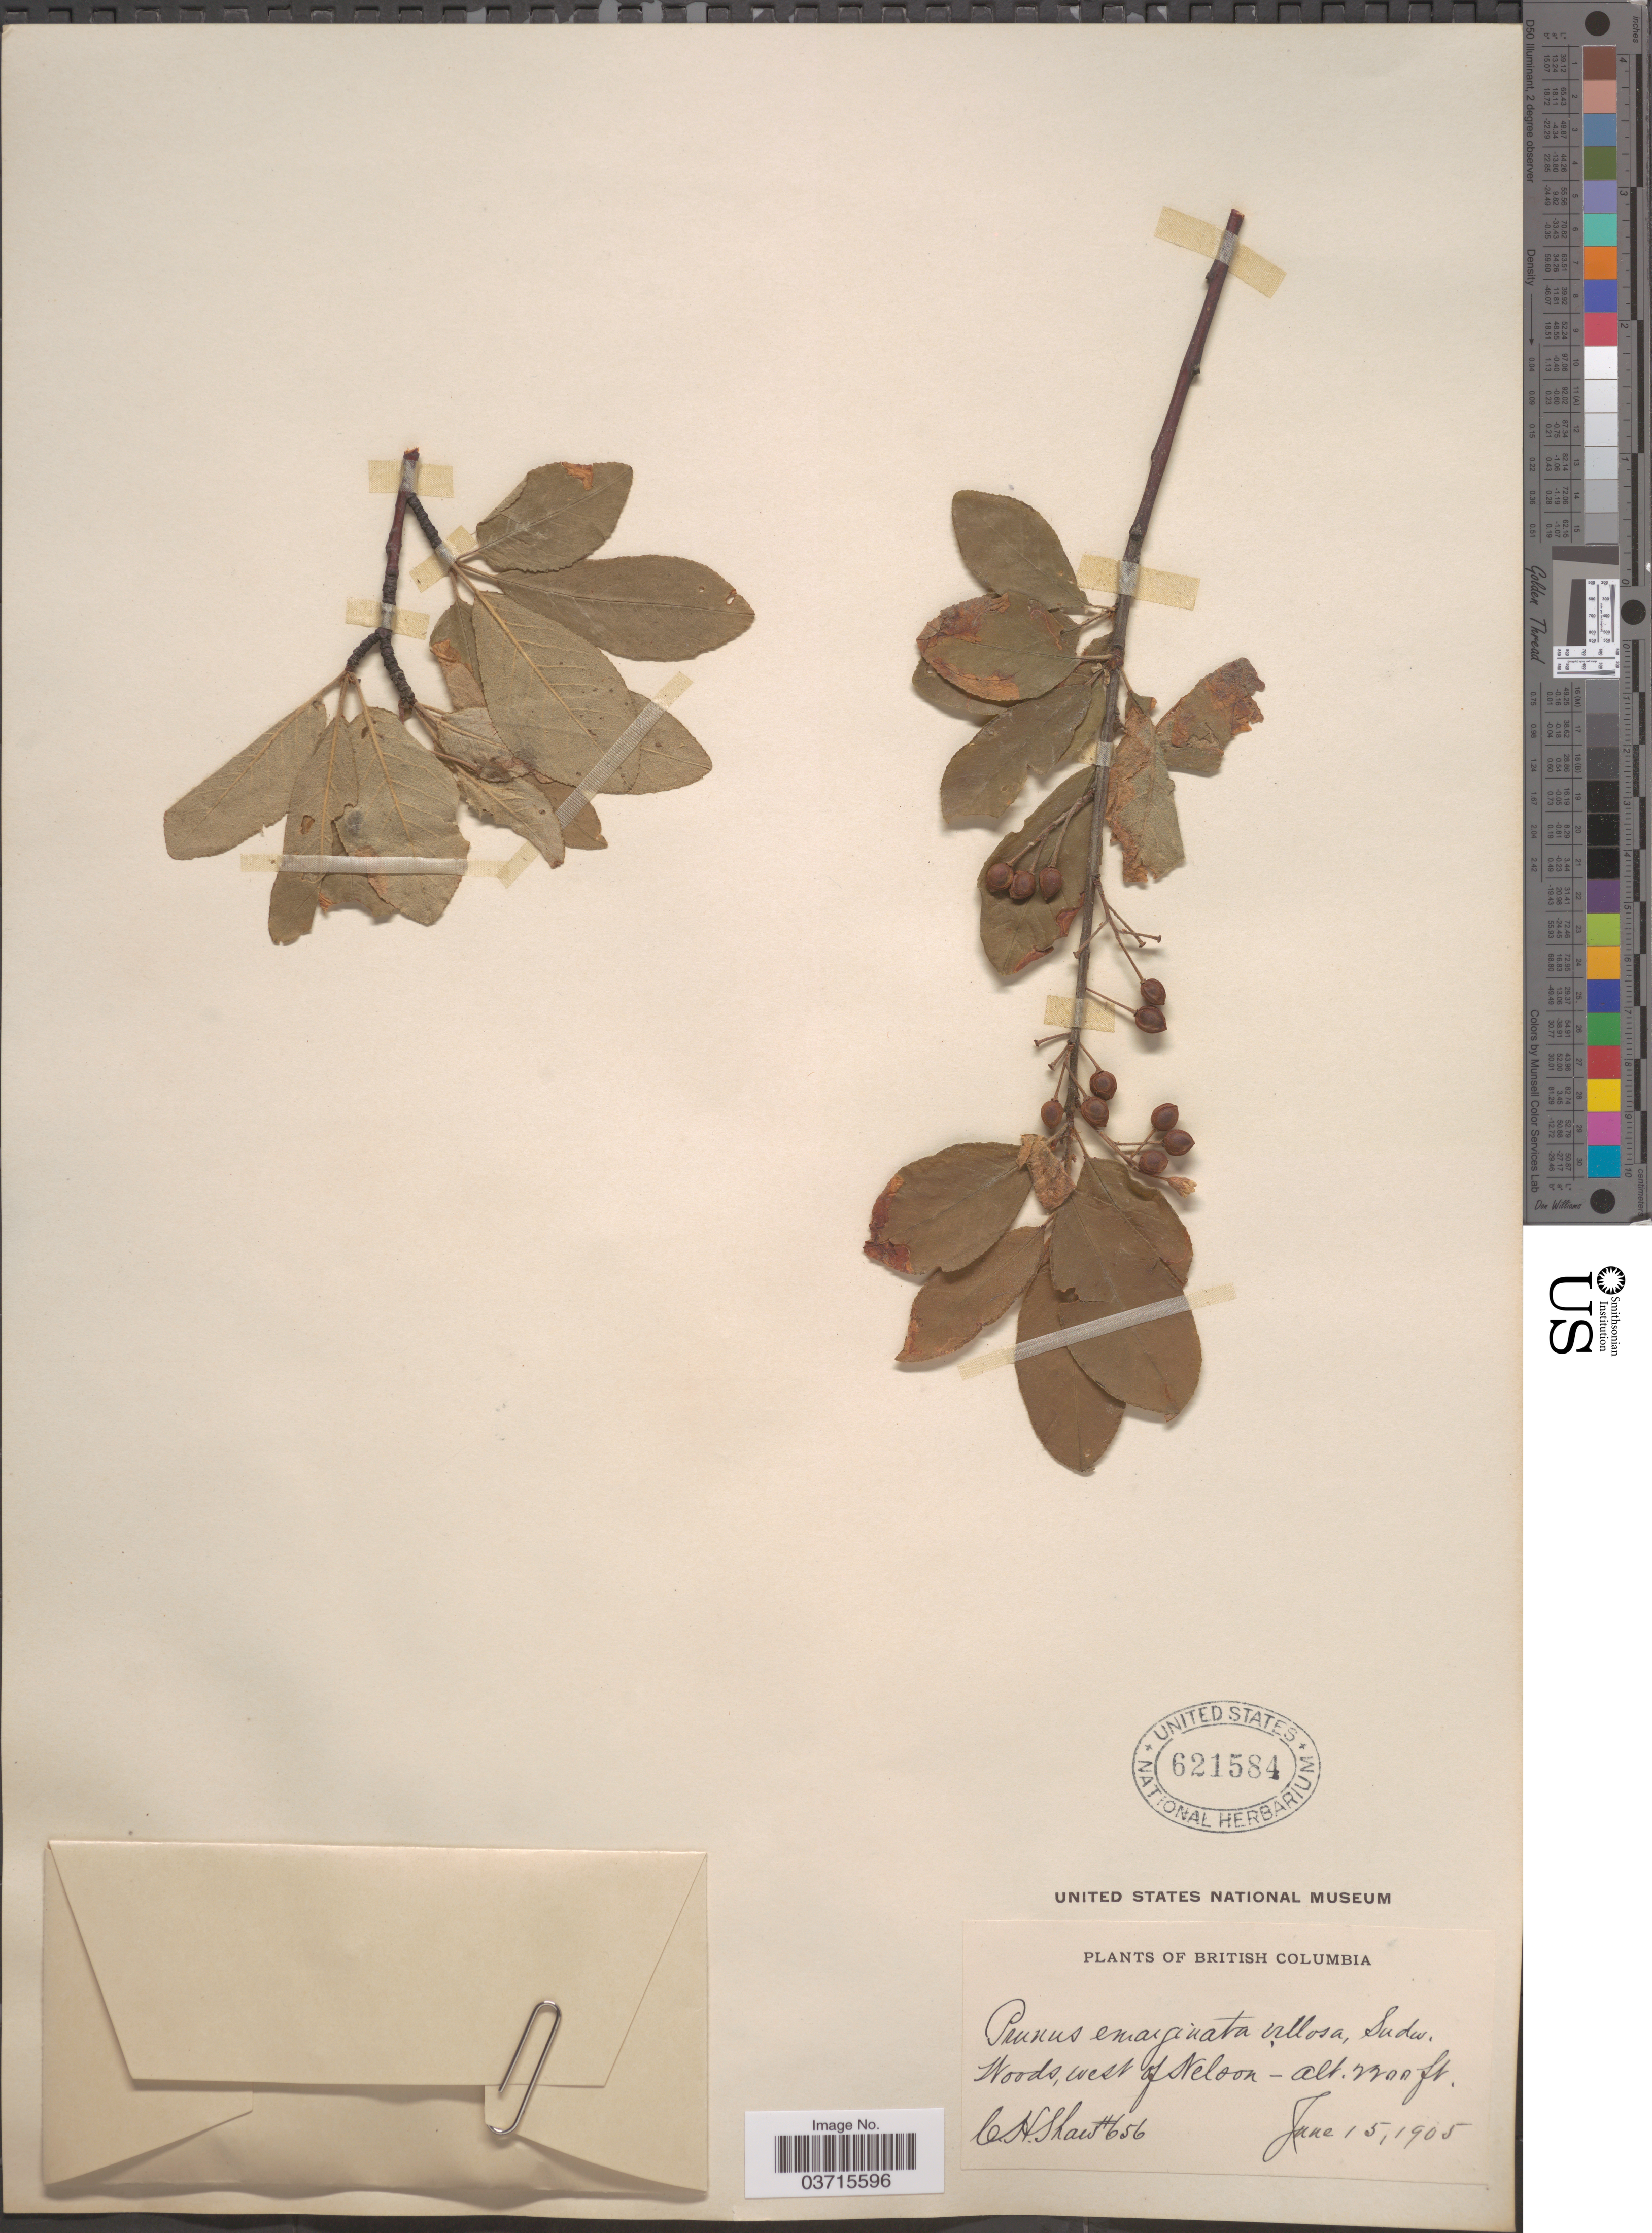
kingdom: Plantae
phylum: Tracheophyta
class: Magnoliopsida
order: Rosales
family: Rosaceae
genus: Prunus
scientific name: Prunus emarginata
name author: (Douglas ex Hook.) Eaton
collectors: C. H. Shaw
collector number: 656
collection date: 1905-06-15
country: Canada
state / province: British Columbia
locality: Woods, west of Nelson.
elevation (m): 671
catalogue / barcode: US 621584